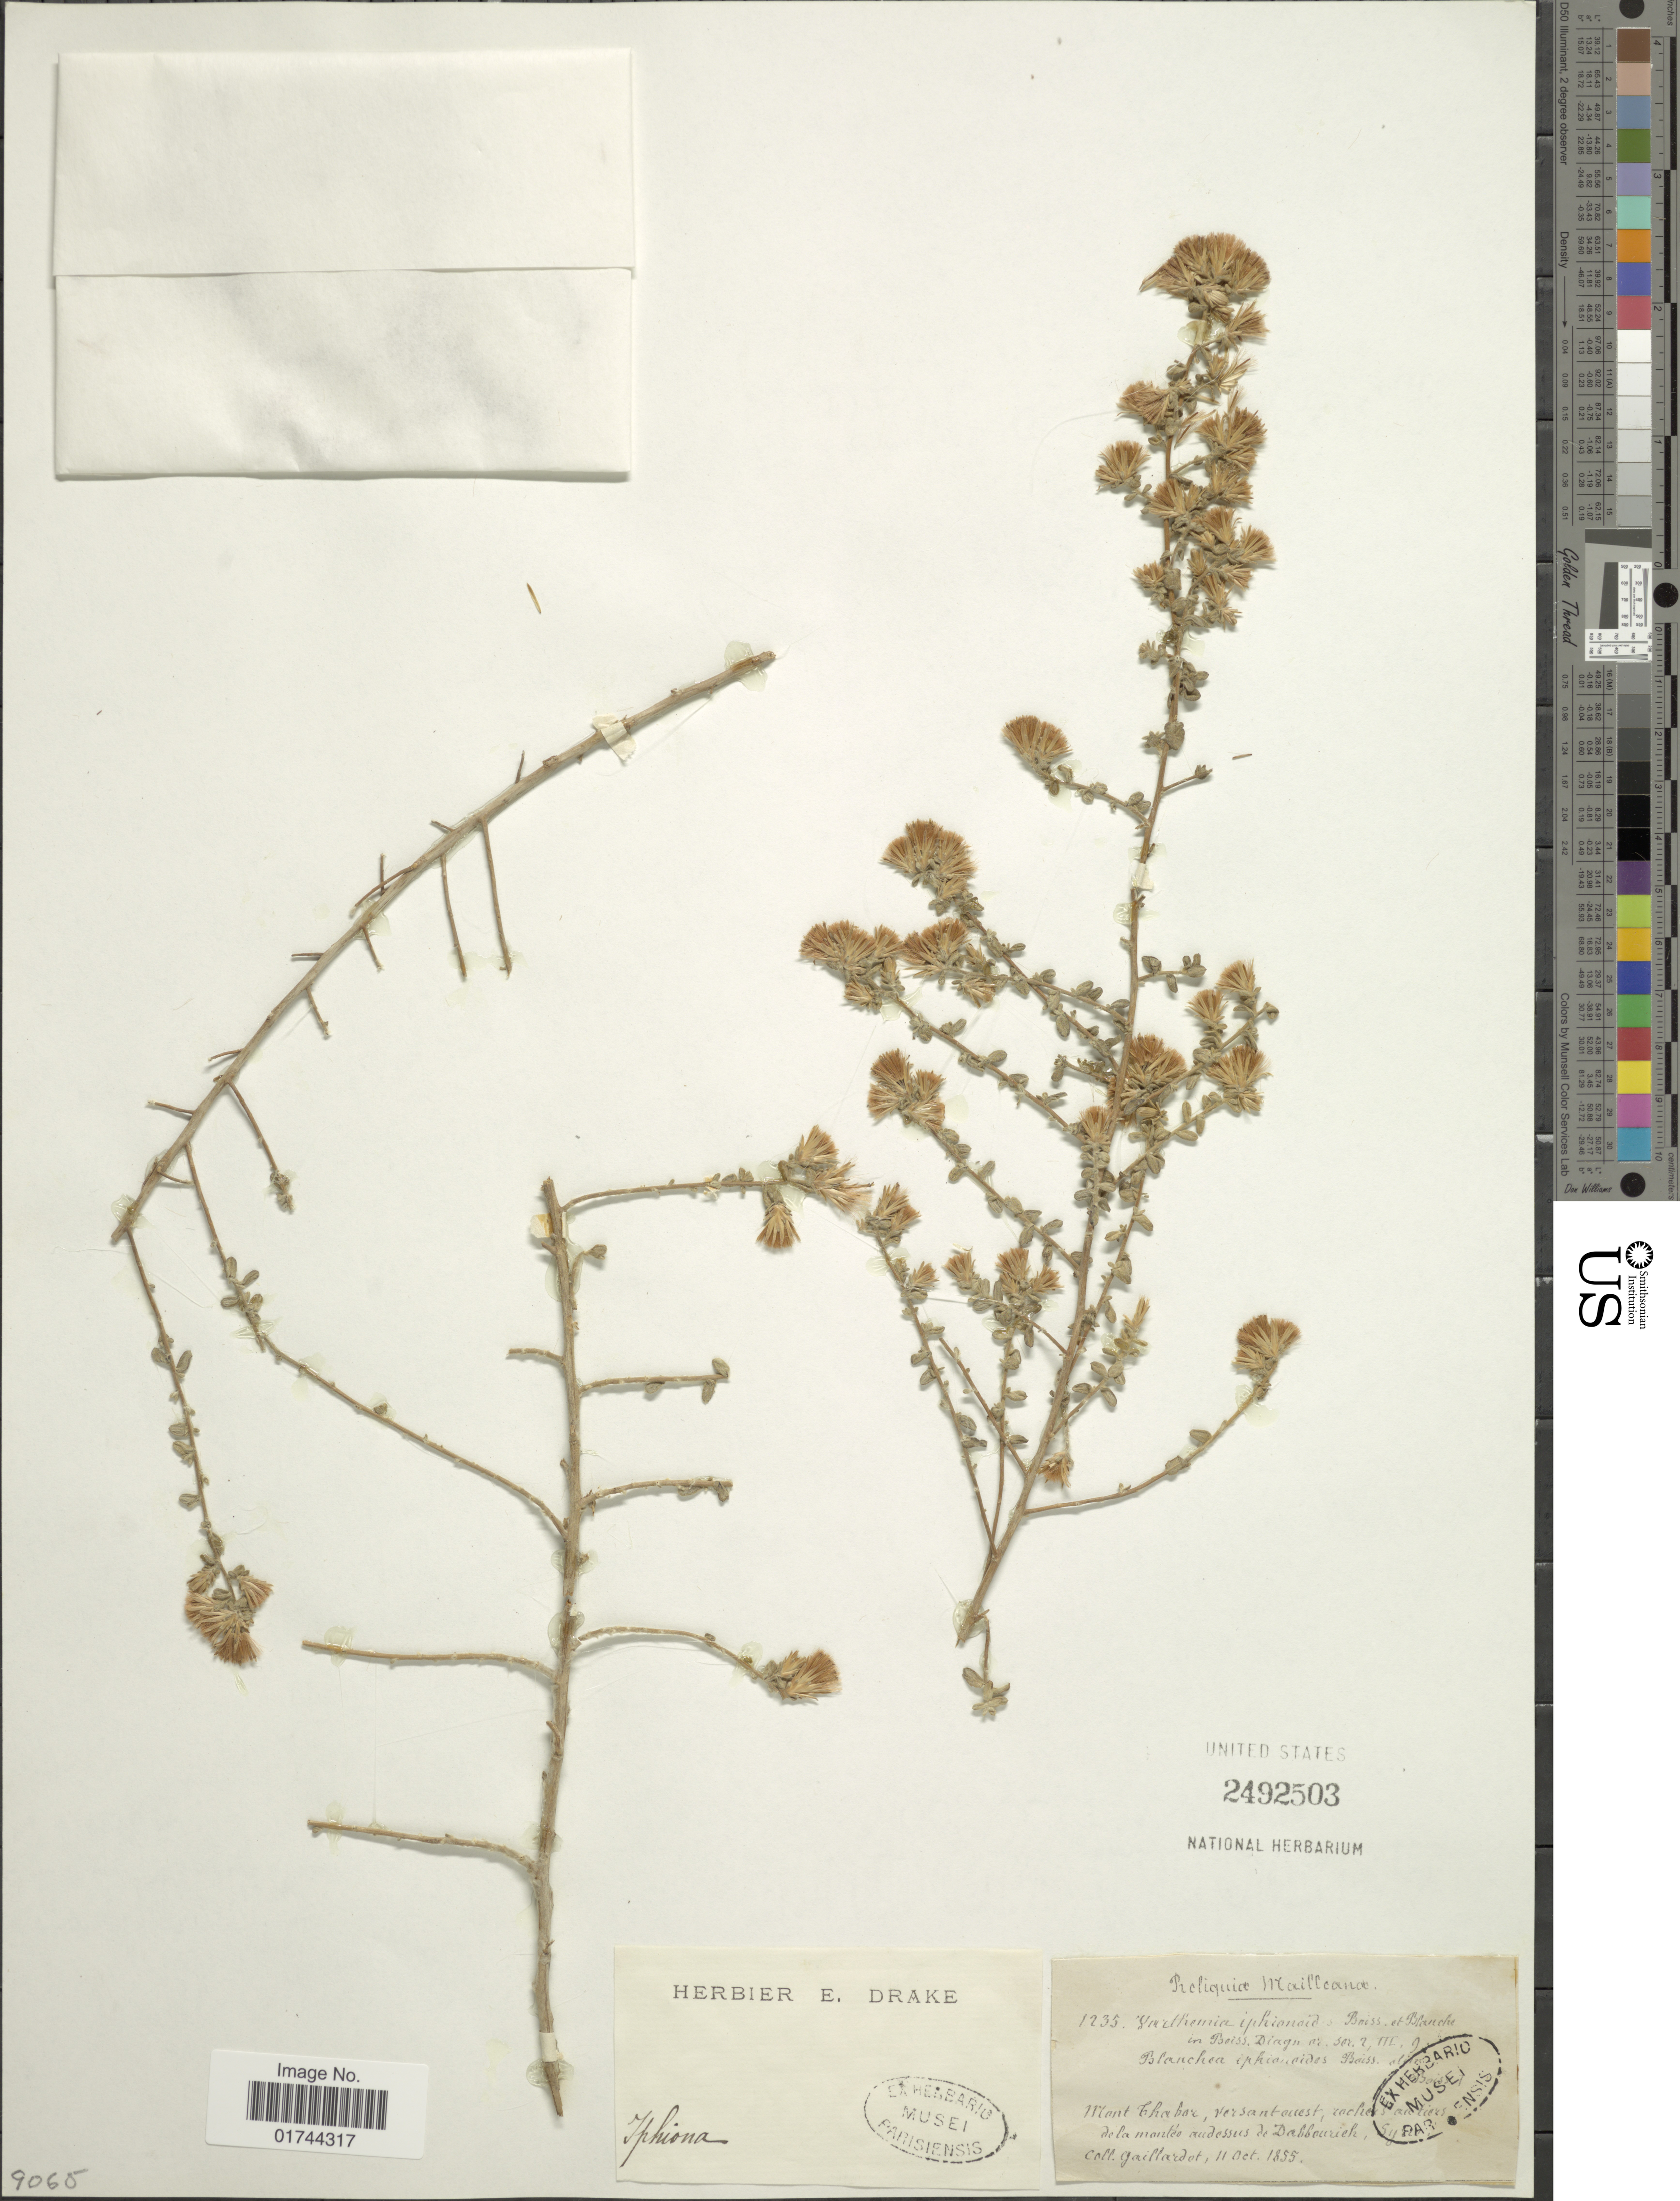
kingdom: Plantae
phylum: Tracheophyta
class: Magnoliopsida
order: Asterales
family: Asteraceae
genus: Iphiona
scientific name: Iphiona sp.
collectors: Gaillardot, --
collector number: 1235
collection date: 1855-10-11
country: Israel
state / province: Northern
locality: Maillcanae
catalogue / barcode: US 2492503